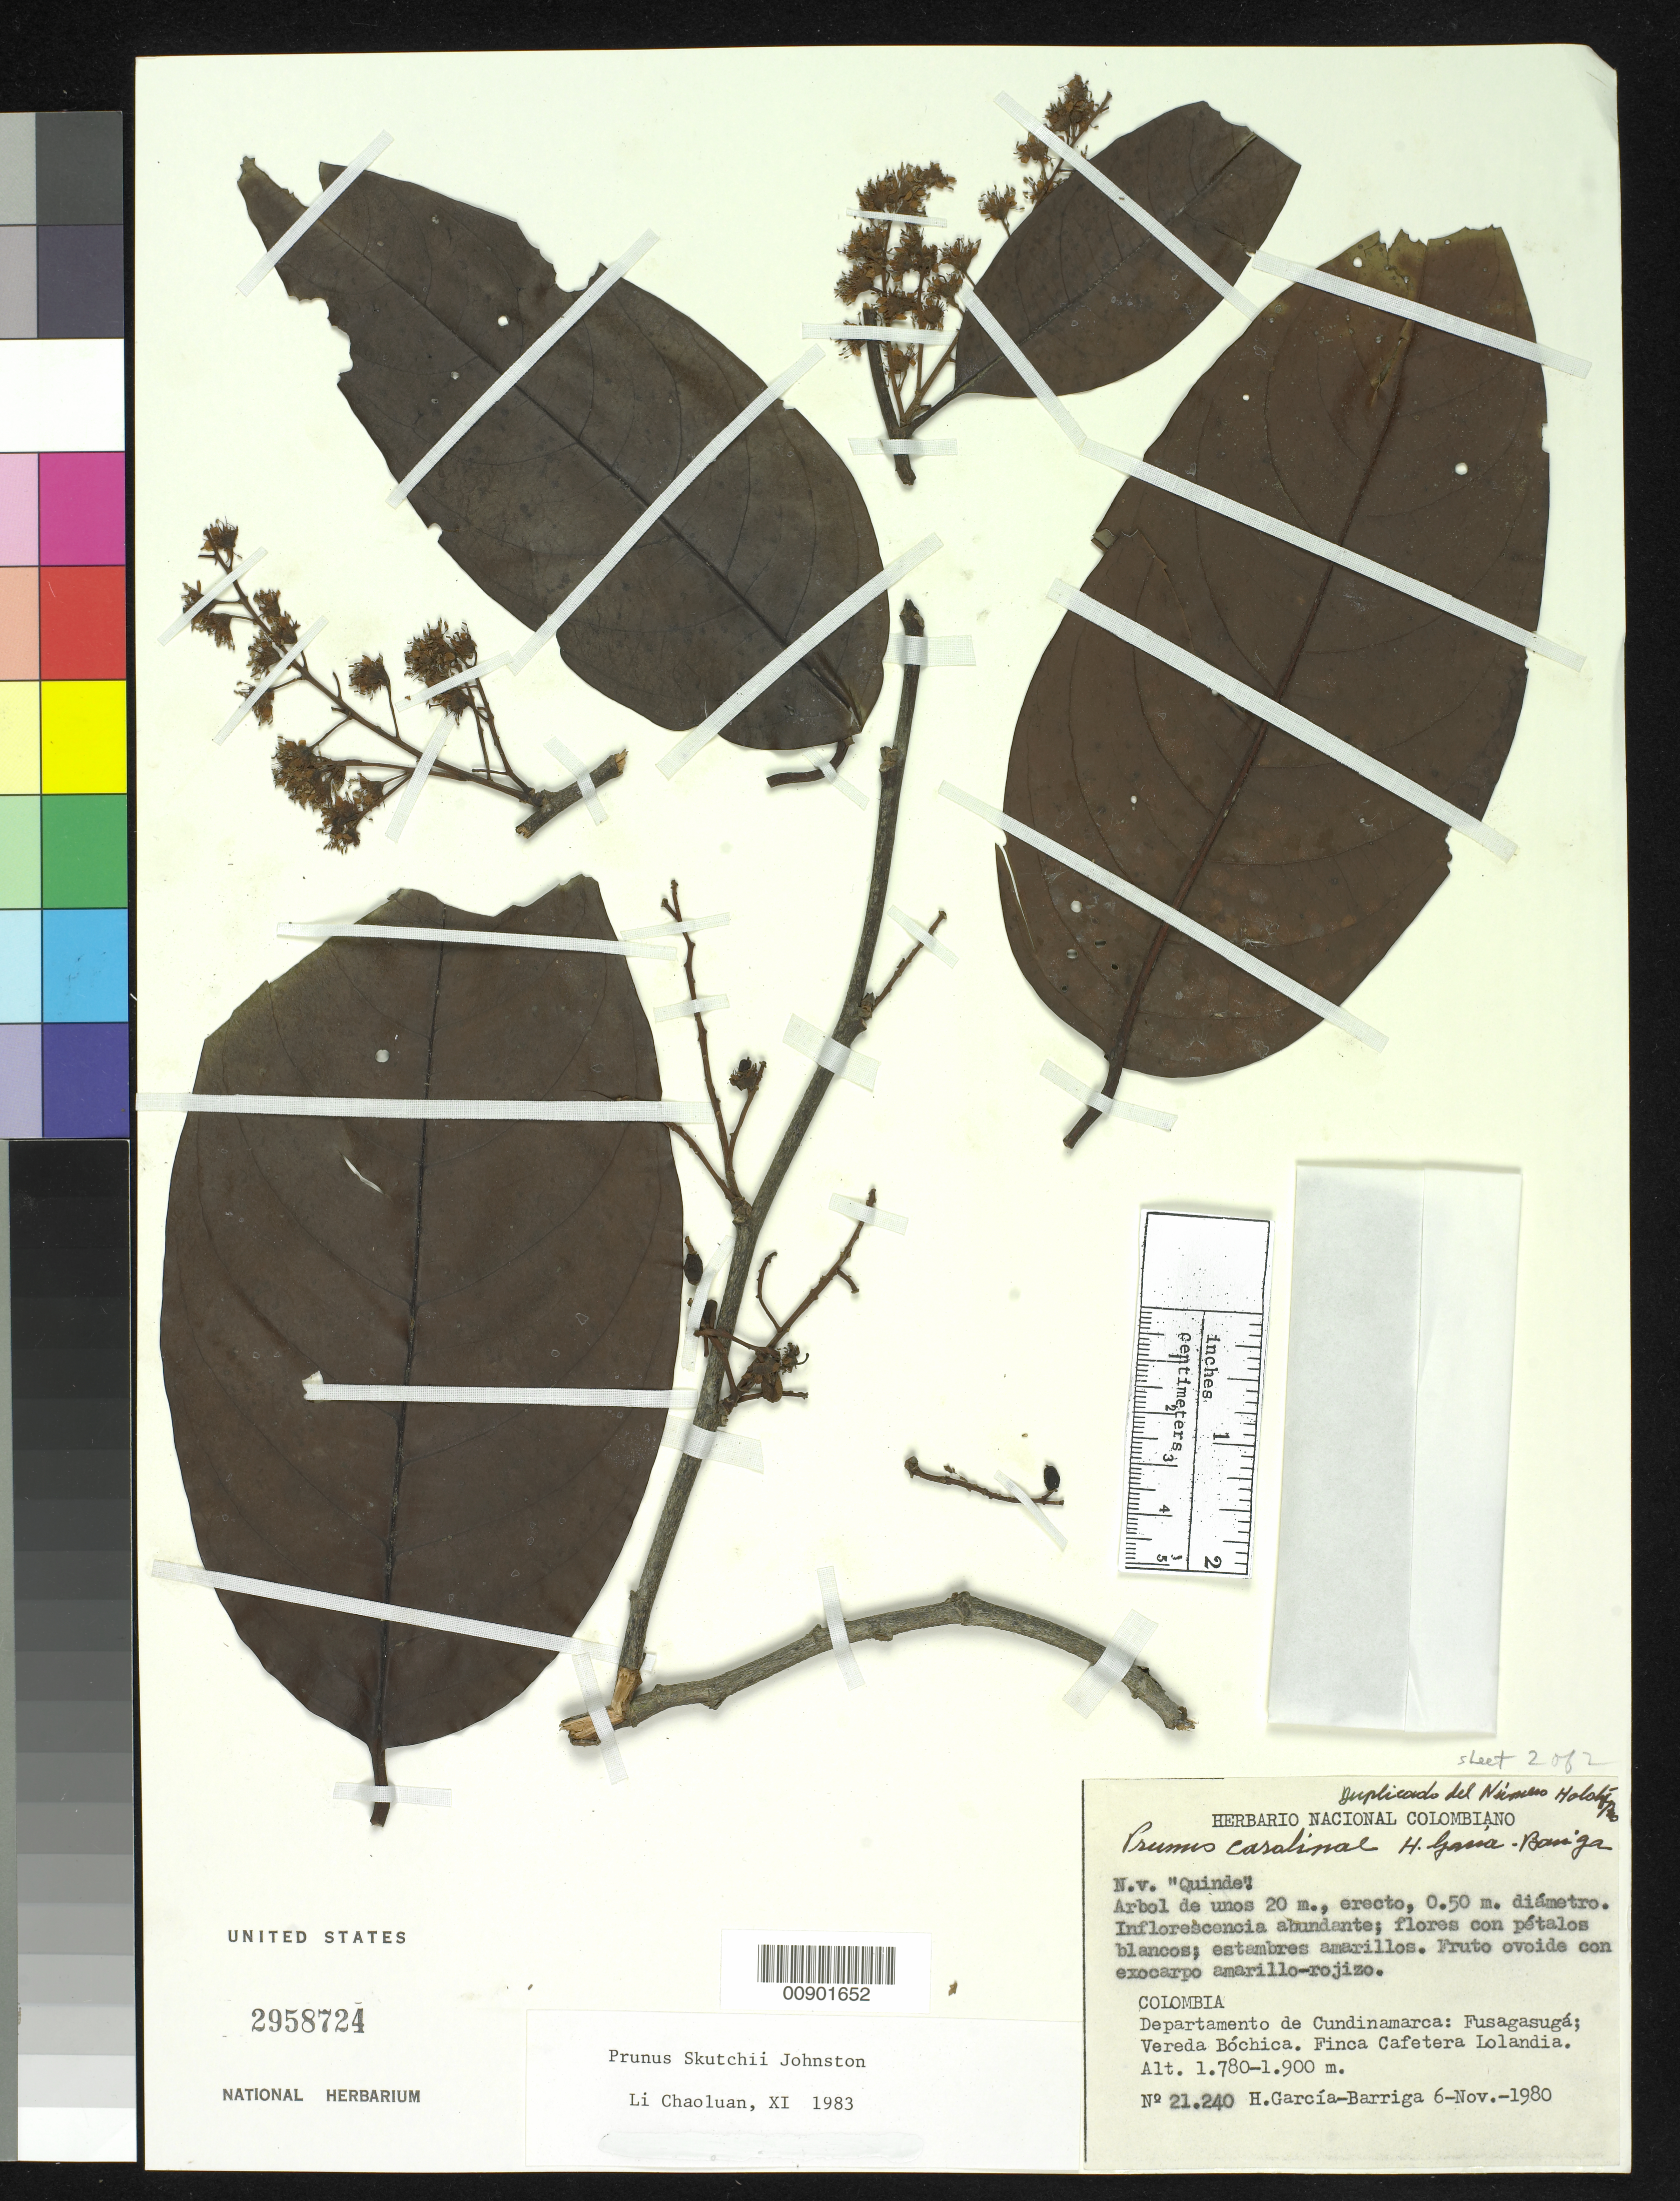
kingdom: Plantae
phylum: Tracheophyta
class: Magnoliopsida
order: Rosales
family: Rosaceae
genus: Prunus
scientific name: Prunus carolinae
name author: García-Barr.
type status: Possible Isotype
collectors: H. García Barriga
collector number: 21240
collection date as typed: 06 Nov 1980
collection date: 1980-11-06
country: Colombia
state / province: Cundinamarca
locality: Departamento de Cundinamarca: Fusagasugá; Vereda Bóchica. Finca Cafetera Lolandia.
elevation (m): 1700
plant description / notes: Collection number does not correspond to protologue. Label annotated "duplicado del número del Holotypus" but protologue cites type as García-Barriga 21246; specimen data otherwise match protologue (and a US isotype is cited).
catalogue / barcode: US 2958724